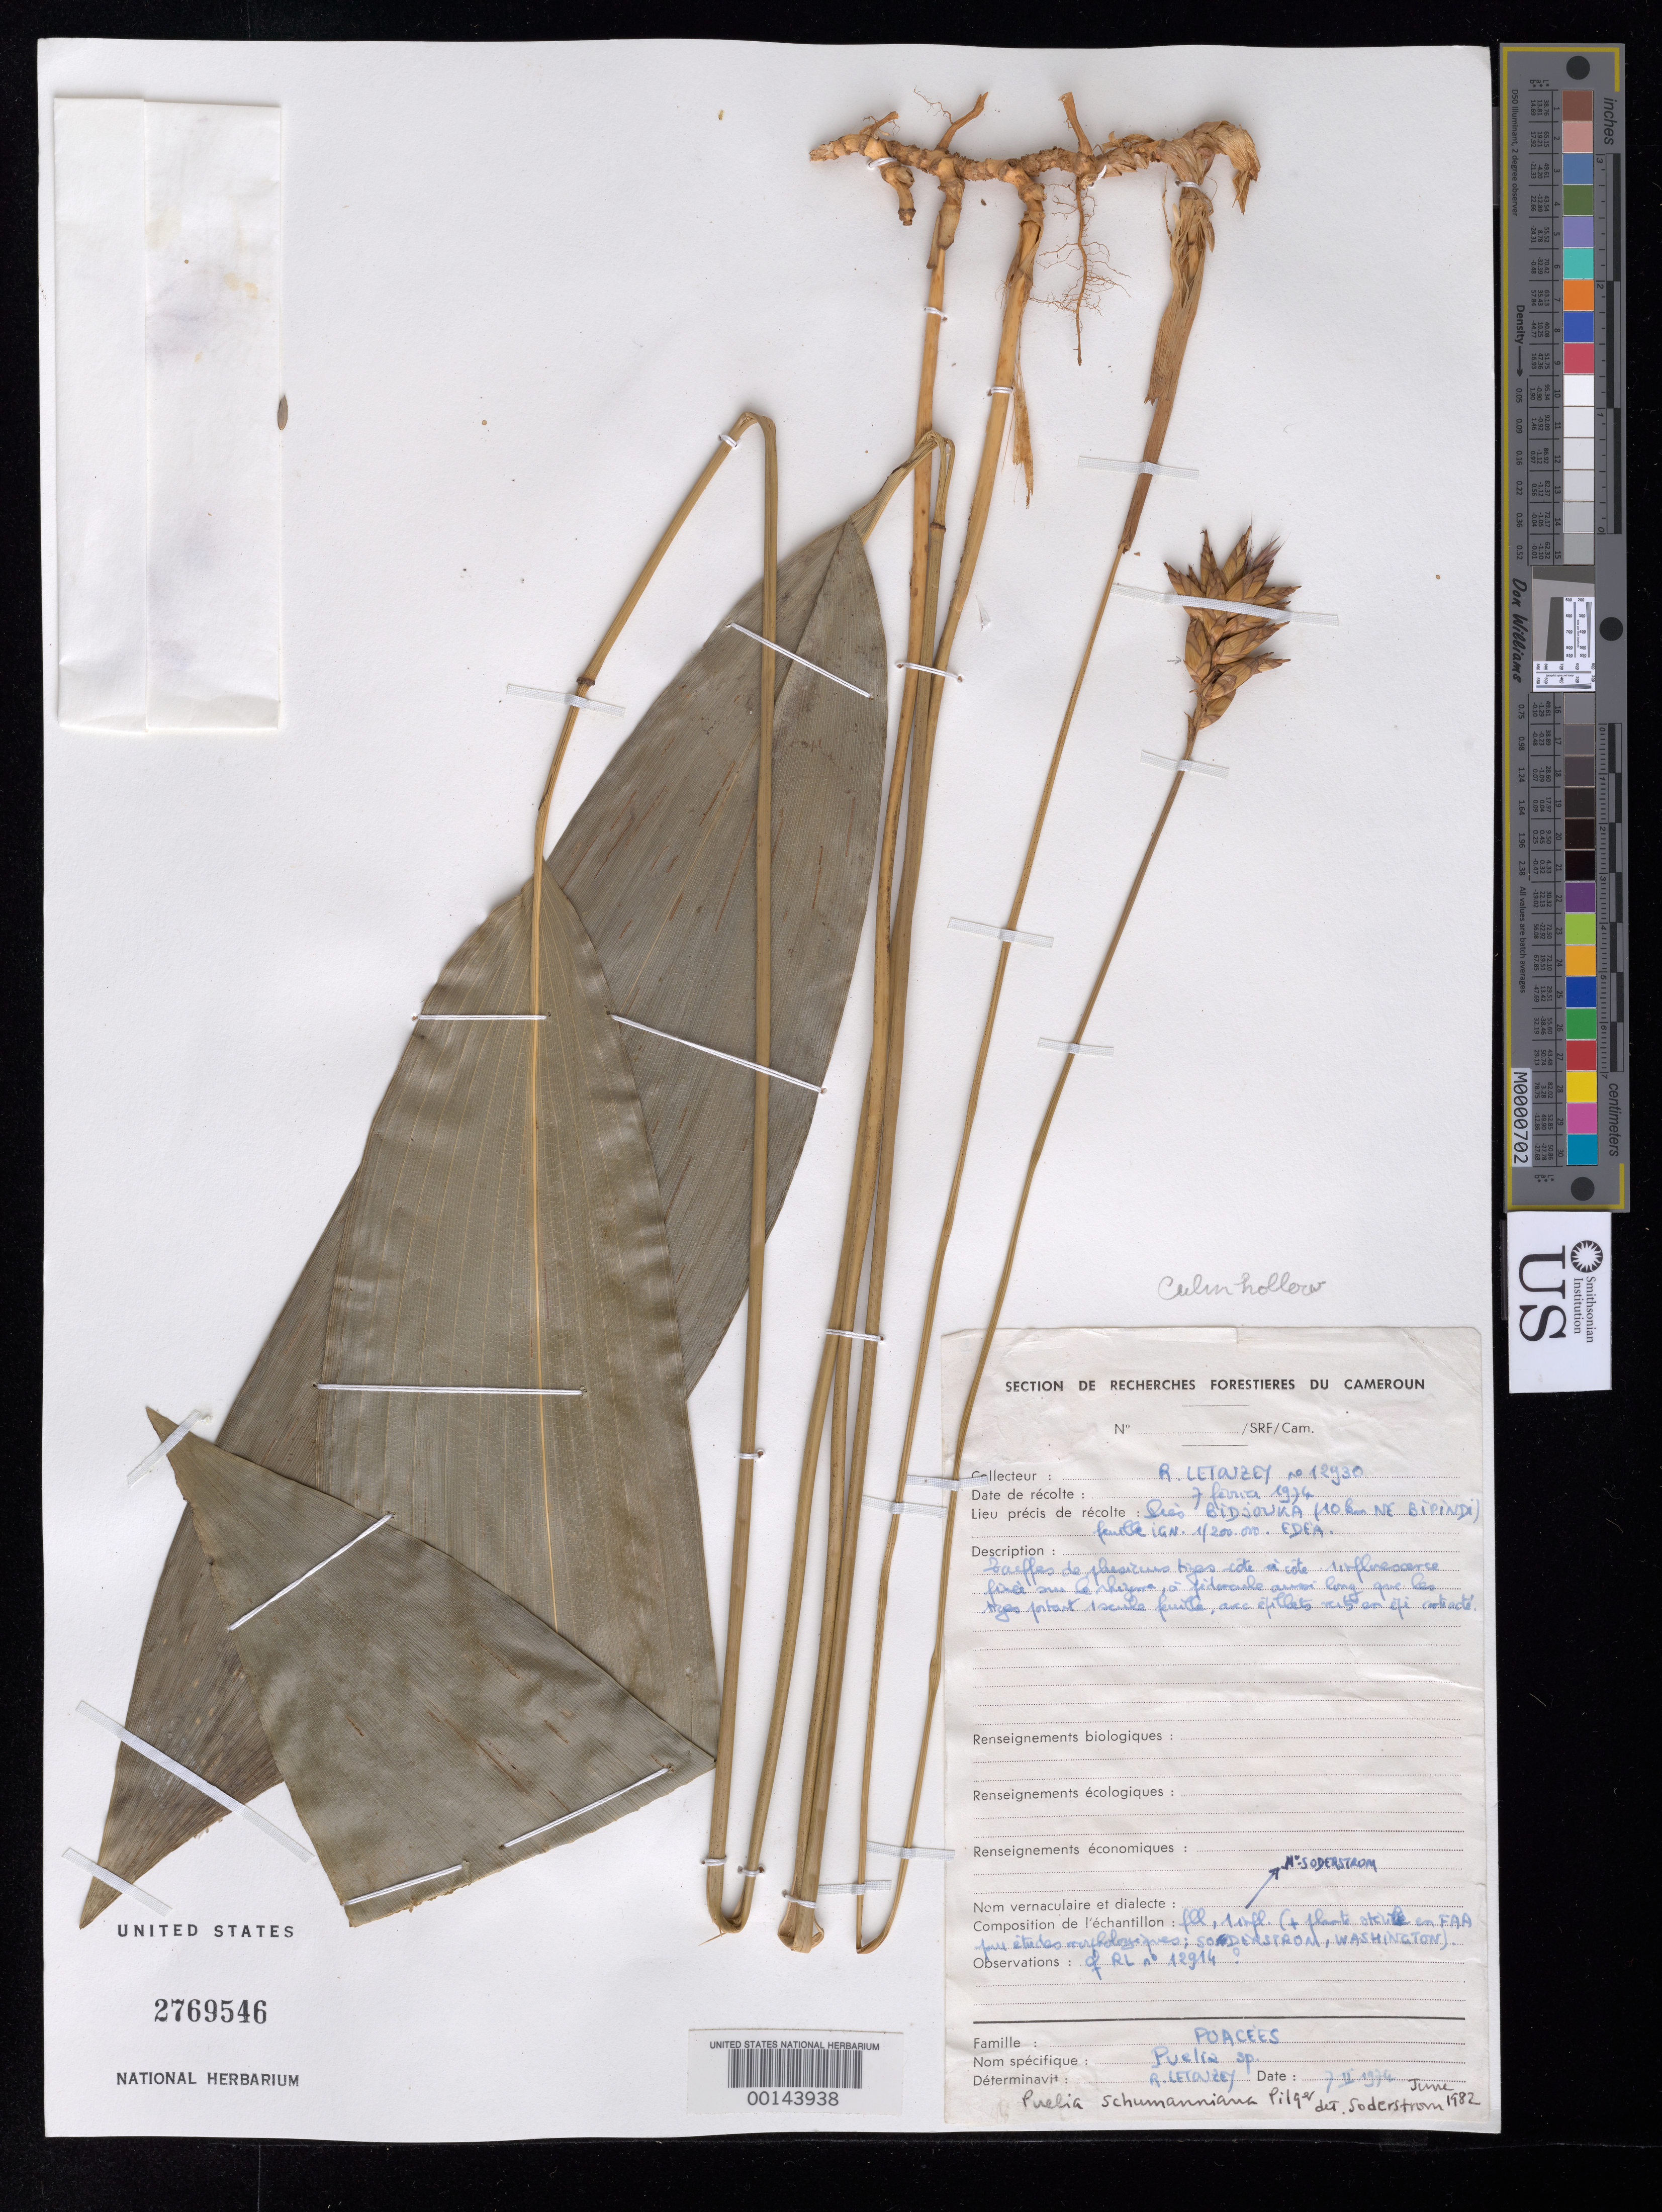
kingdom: Plantae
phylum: Tracheophyta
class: Liliopsida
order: Poales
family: Poaceae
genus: Puelia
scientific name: Puelia sp.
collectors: R. Letouzey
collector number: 12930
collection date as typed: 07 Feb 1974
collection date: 1974-02-07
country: Cameroon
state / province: Sud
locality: Bidjouka (10 km ne bipindi)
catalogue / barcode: US 2769546